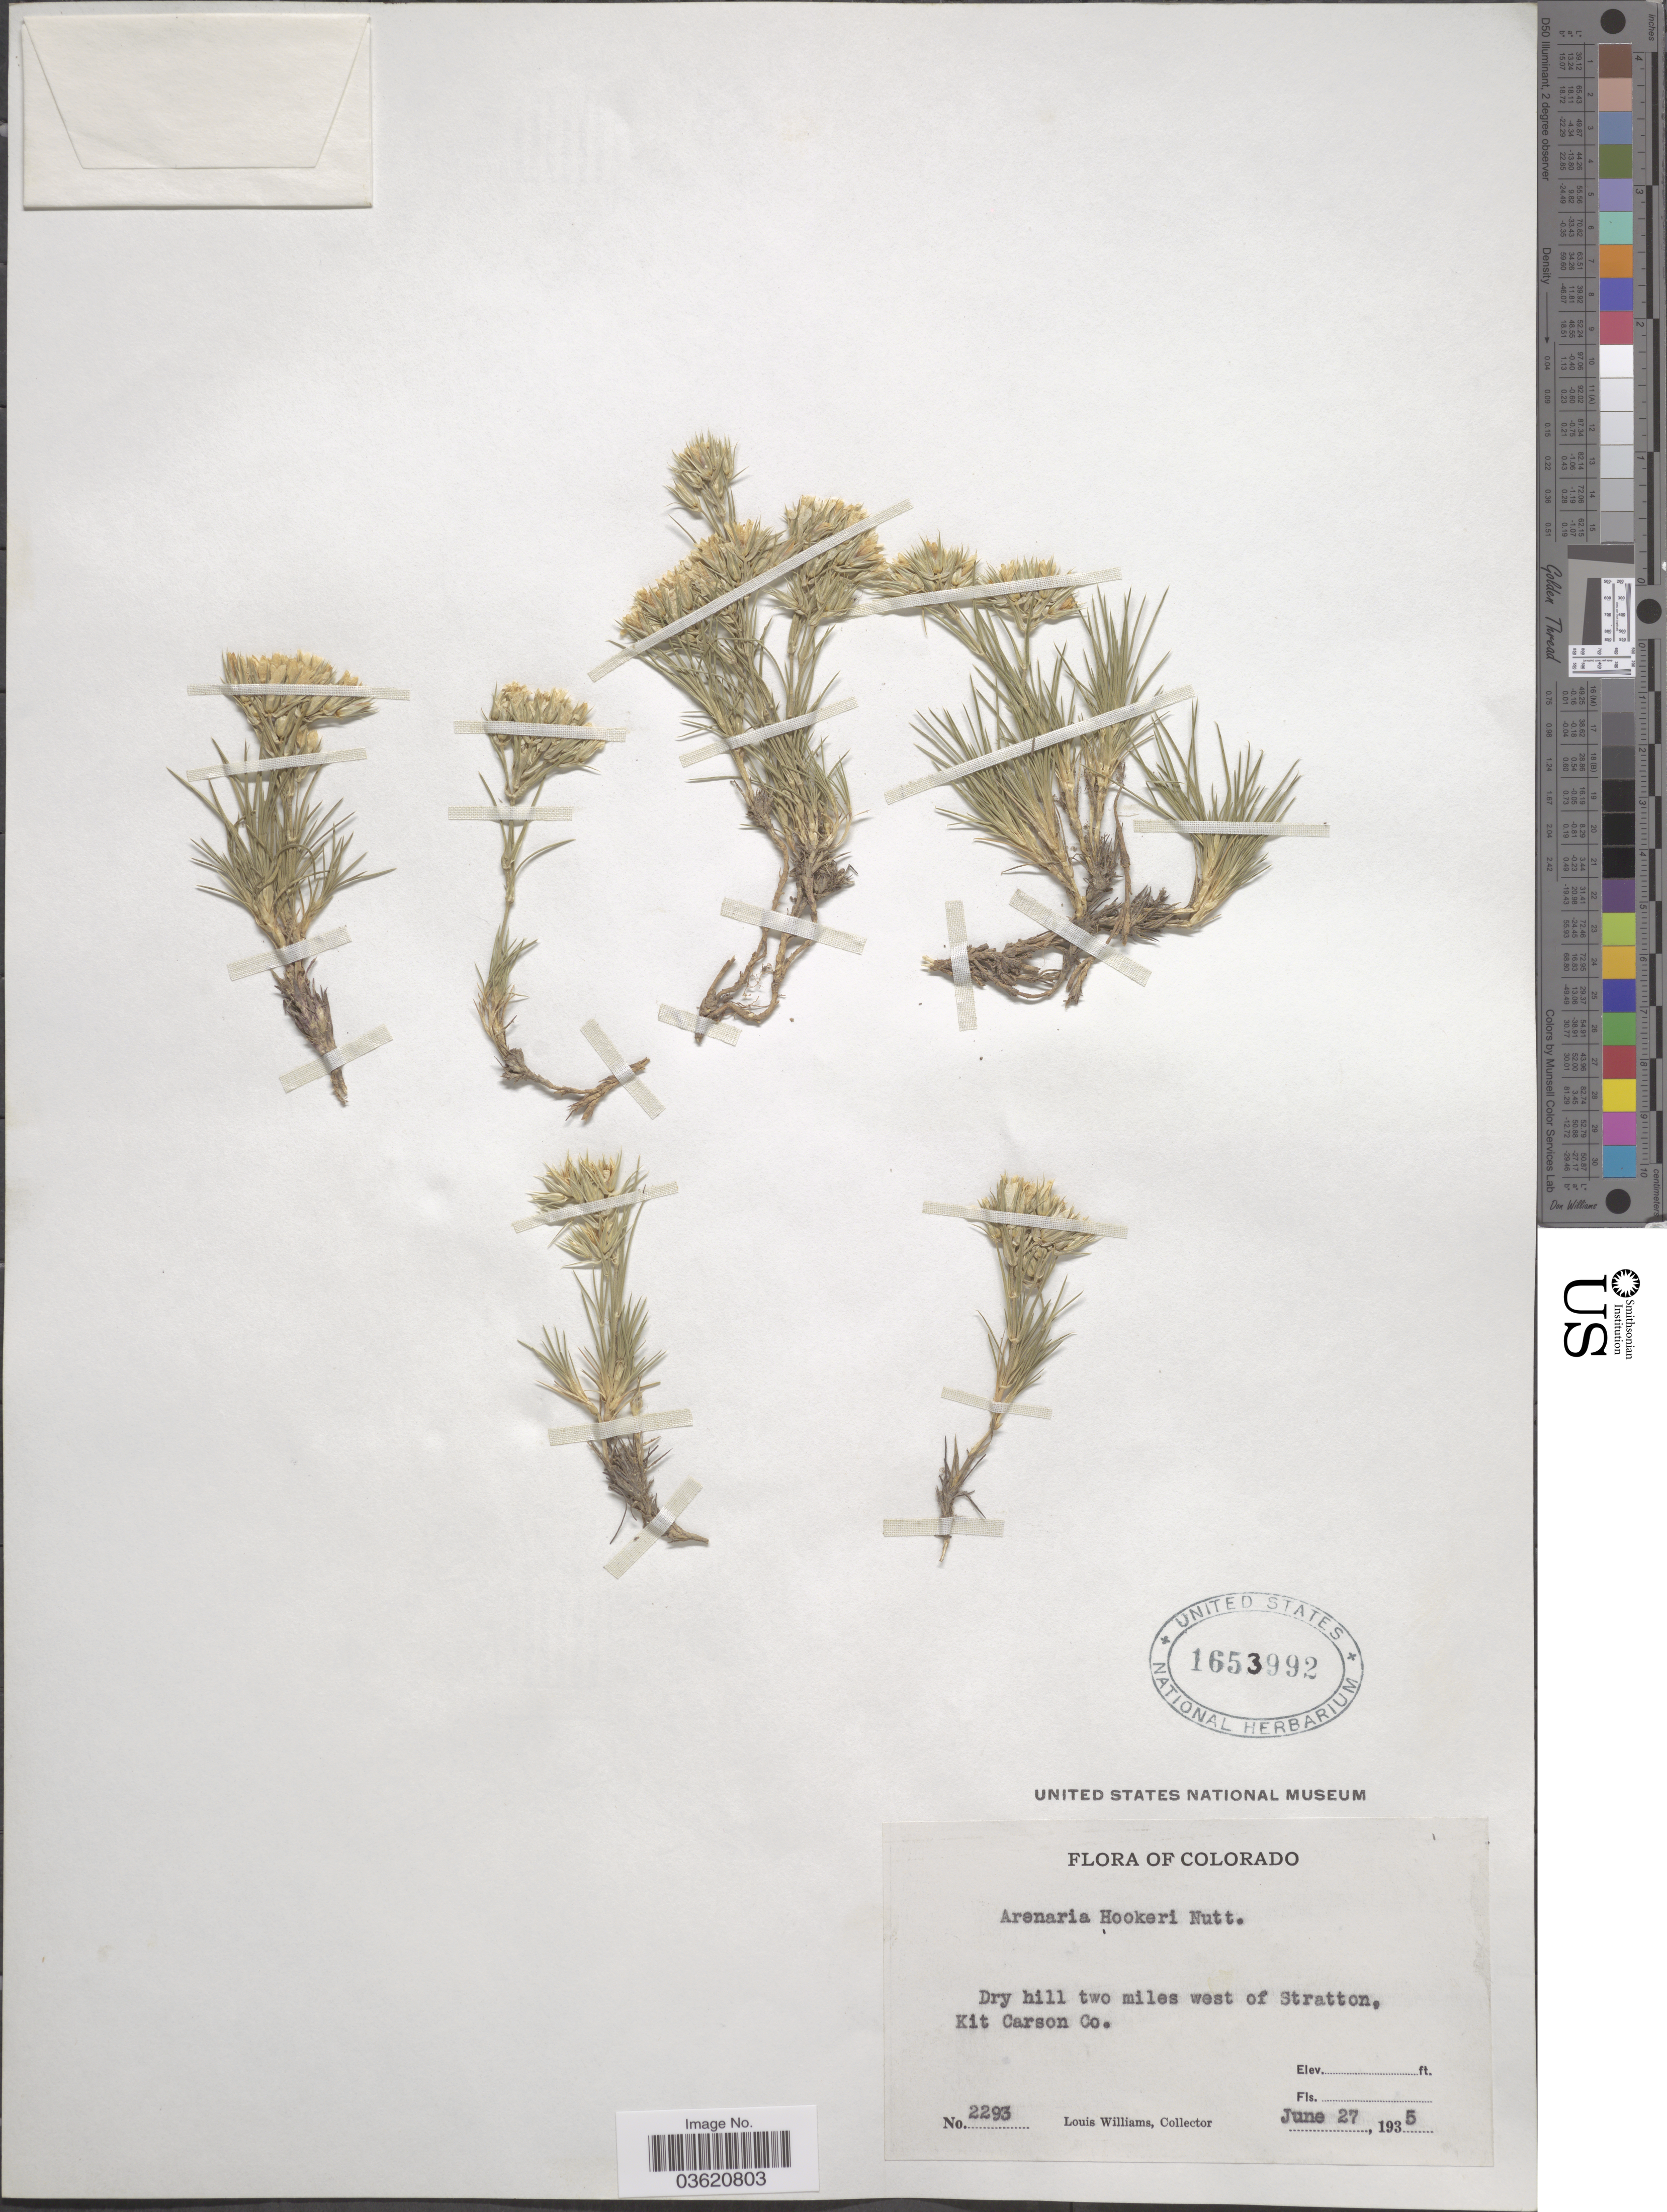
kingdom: Plantae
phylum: Tracheophyta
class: Magnoliopsida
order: Caryophyllales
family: Caryophyllaceae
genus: Eremogone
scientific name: Eremogone hookeri var. pinetorum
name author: (A. Nelson) Dorn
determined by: Strong, Mark T., (BOT), Smithsonian Institution - National Museum of Natural History (UNITED STATES)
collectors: L. G. Williams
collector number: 2293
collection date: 1935-06-27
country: United States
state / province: Colorado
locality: Two miles west of Stratton, Kit Carson Co.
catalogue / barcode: US 1653992